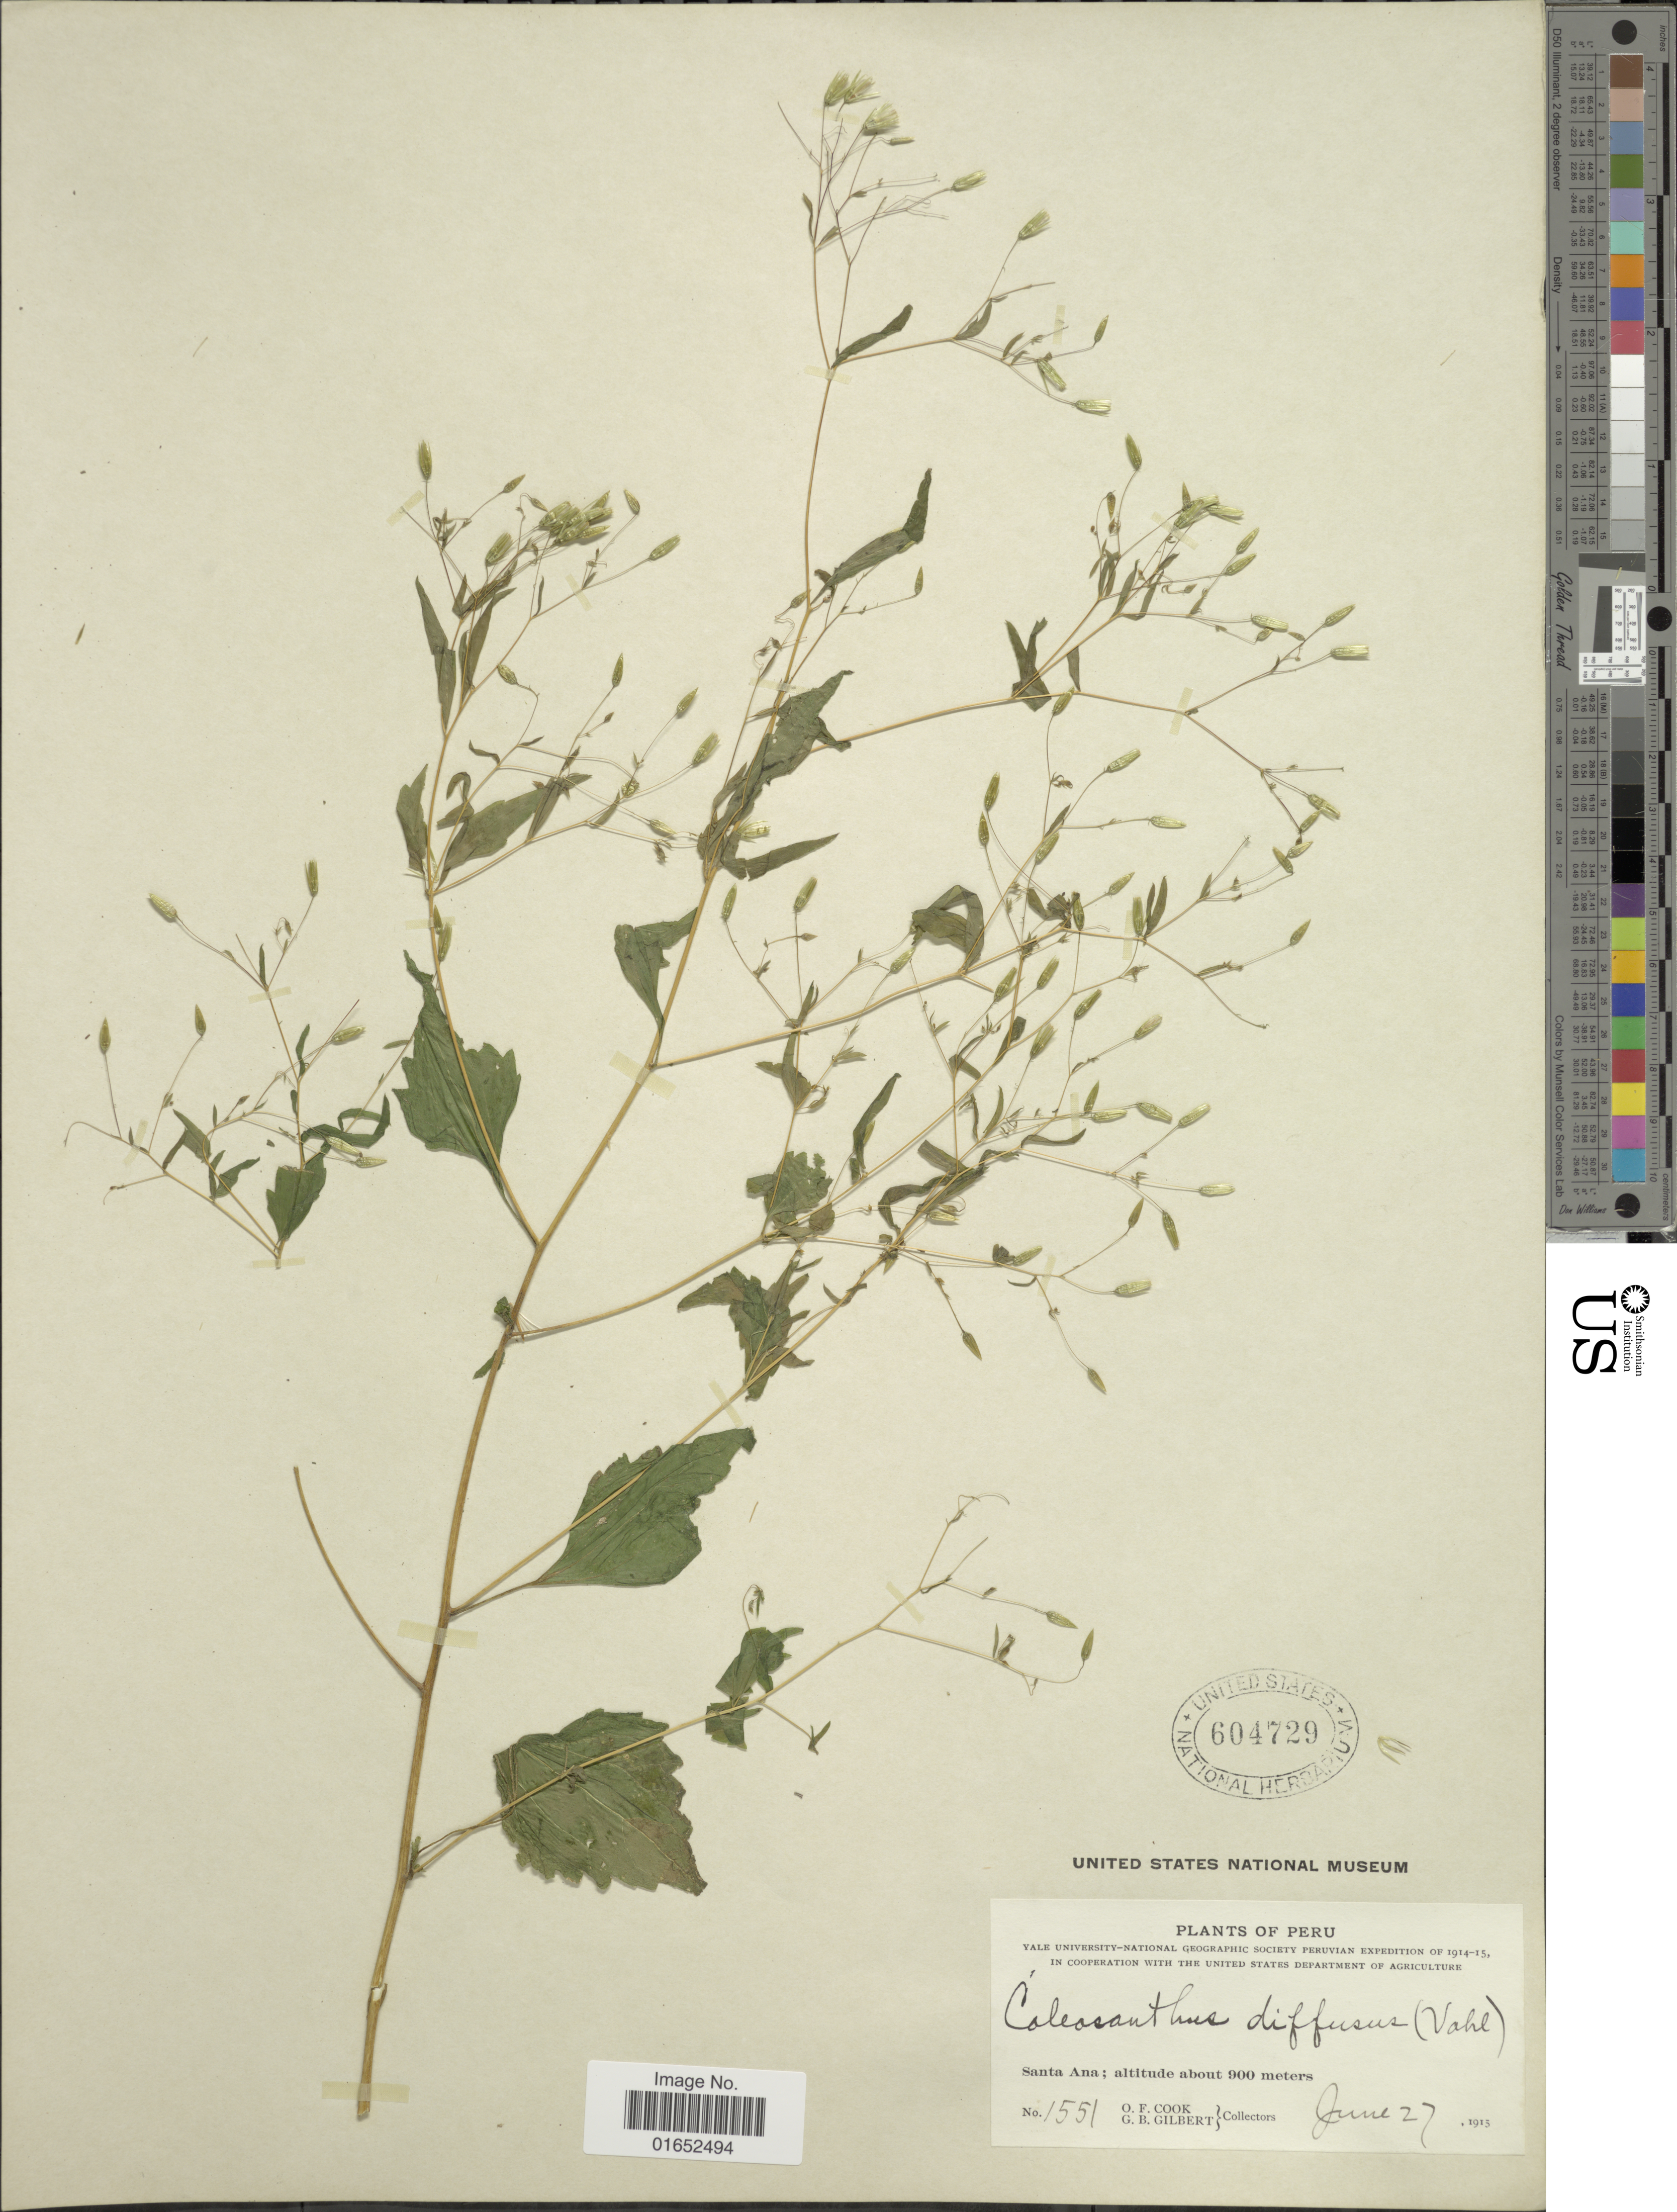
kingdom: Plantae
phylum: Tracheophyta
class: Magnoliopsida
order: Asterales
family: Asteraceae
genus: Brickellia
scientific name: Brickellia diffusa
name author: (Vahl) A. Gray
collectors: O. F. Cook & G. B. Gilbert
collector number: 1551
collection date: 1915-06-27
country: Peru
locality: Santa Ana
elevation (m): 900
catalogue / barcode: US 604729